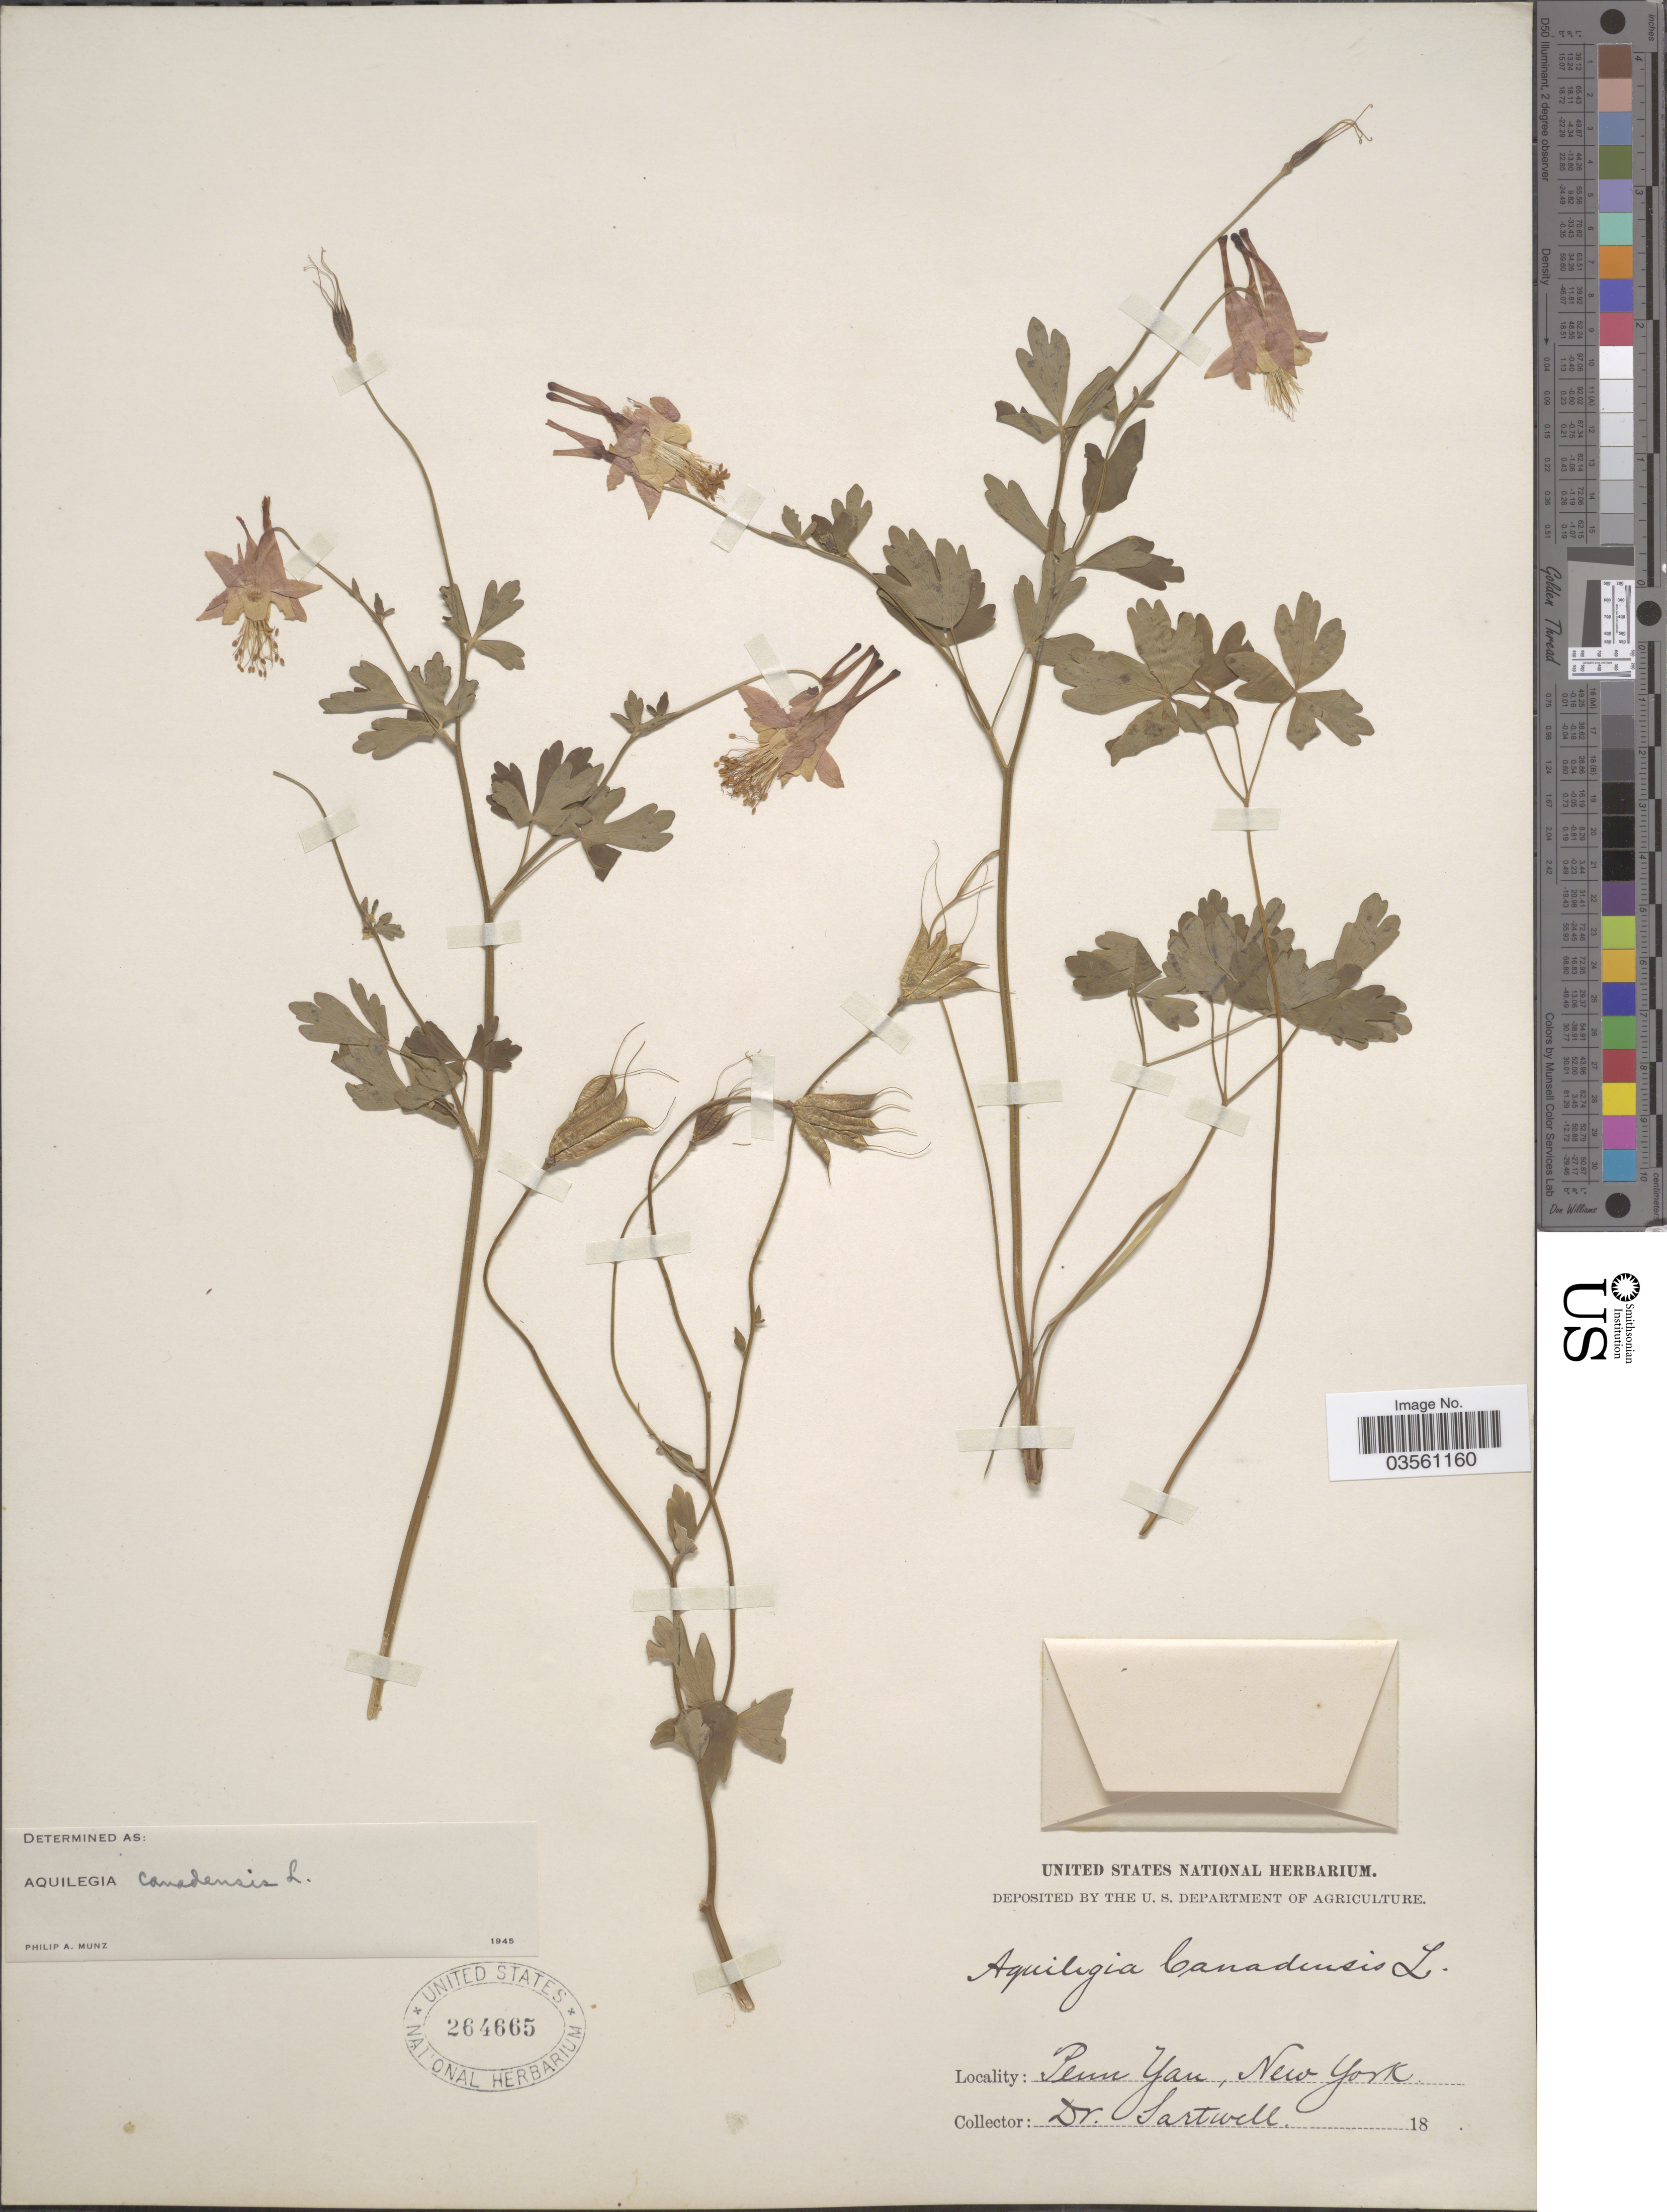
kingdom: Plantae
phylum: Tracheophyta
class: Magnoliopsida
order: Ranunculales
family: Ranunculaceae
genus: Aquilegia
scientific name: Aquilegia canadensis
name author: L.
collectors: Sartwell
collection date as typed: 18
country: United States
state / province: New York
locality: Penn Yan.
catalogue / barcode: US 264665